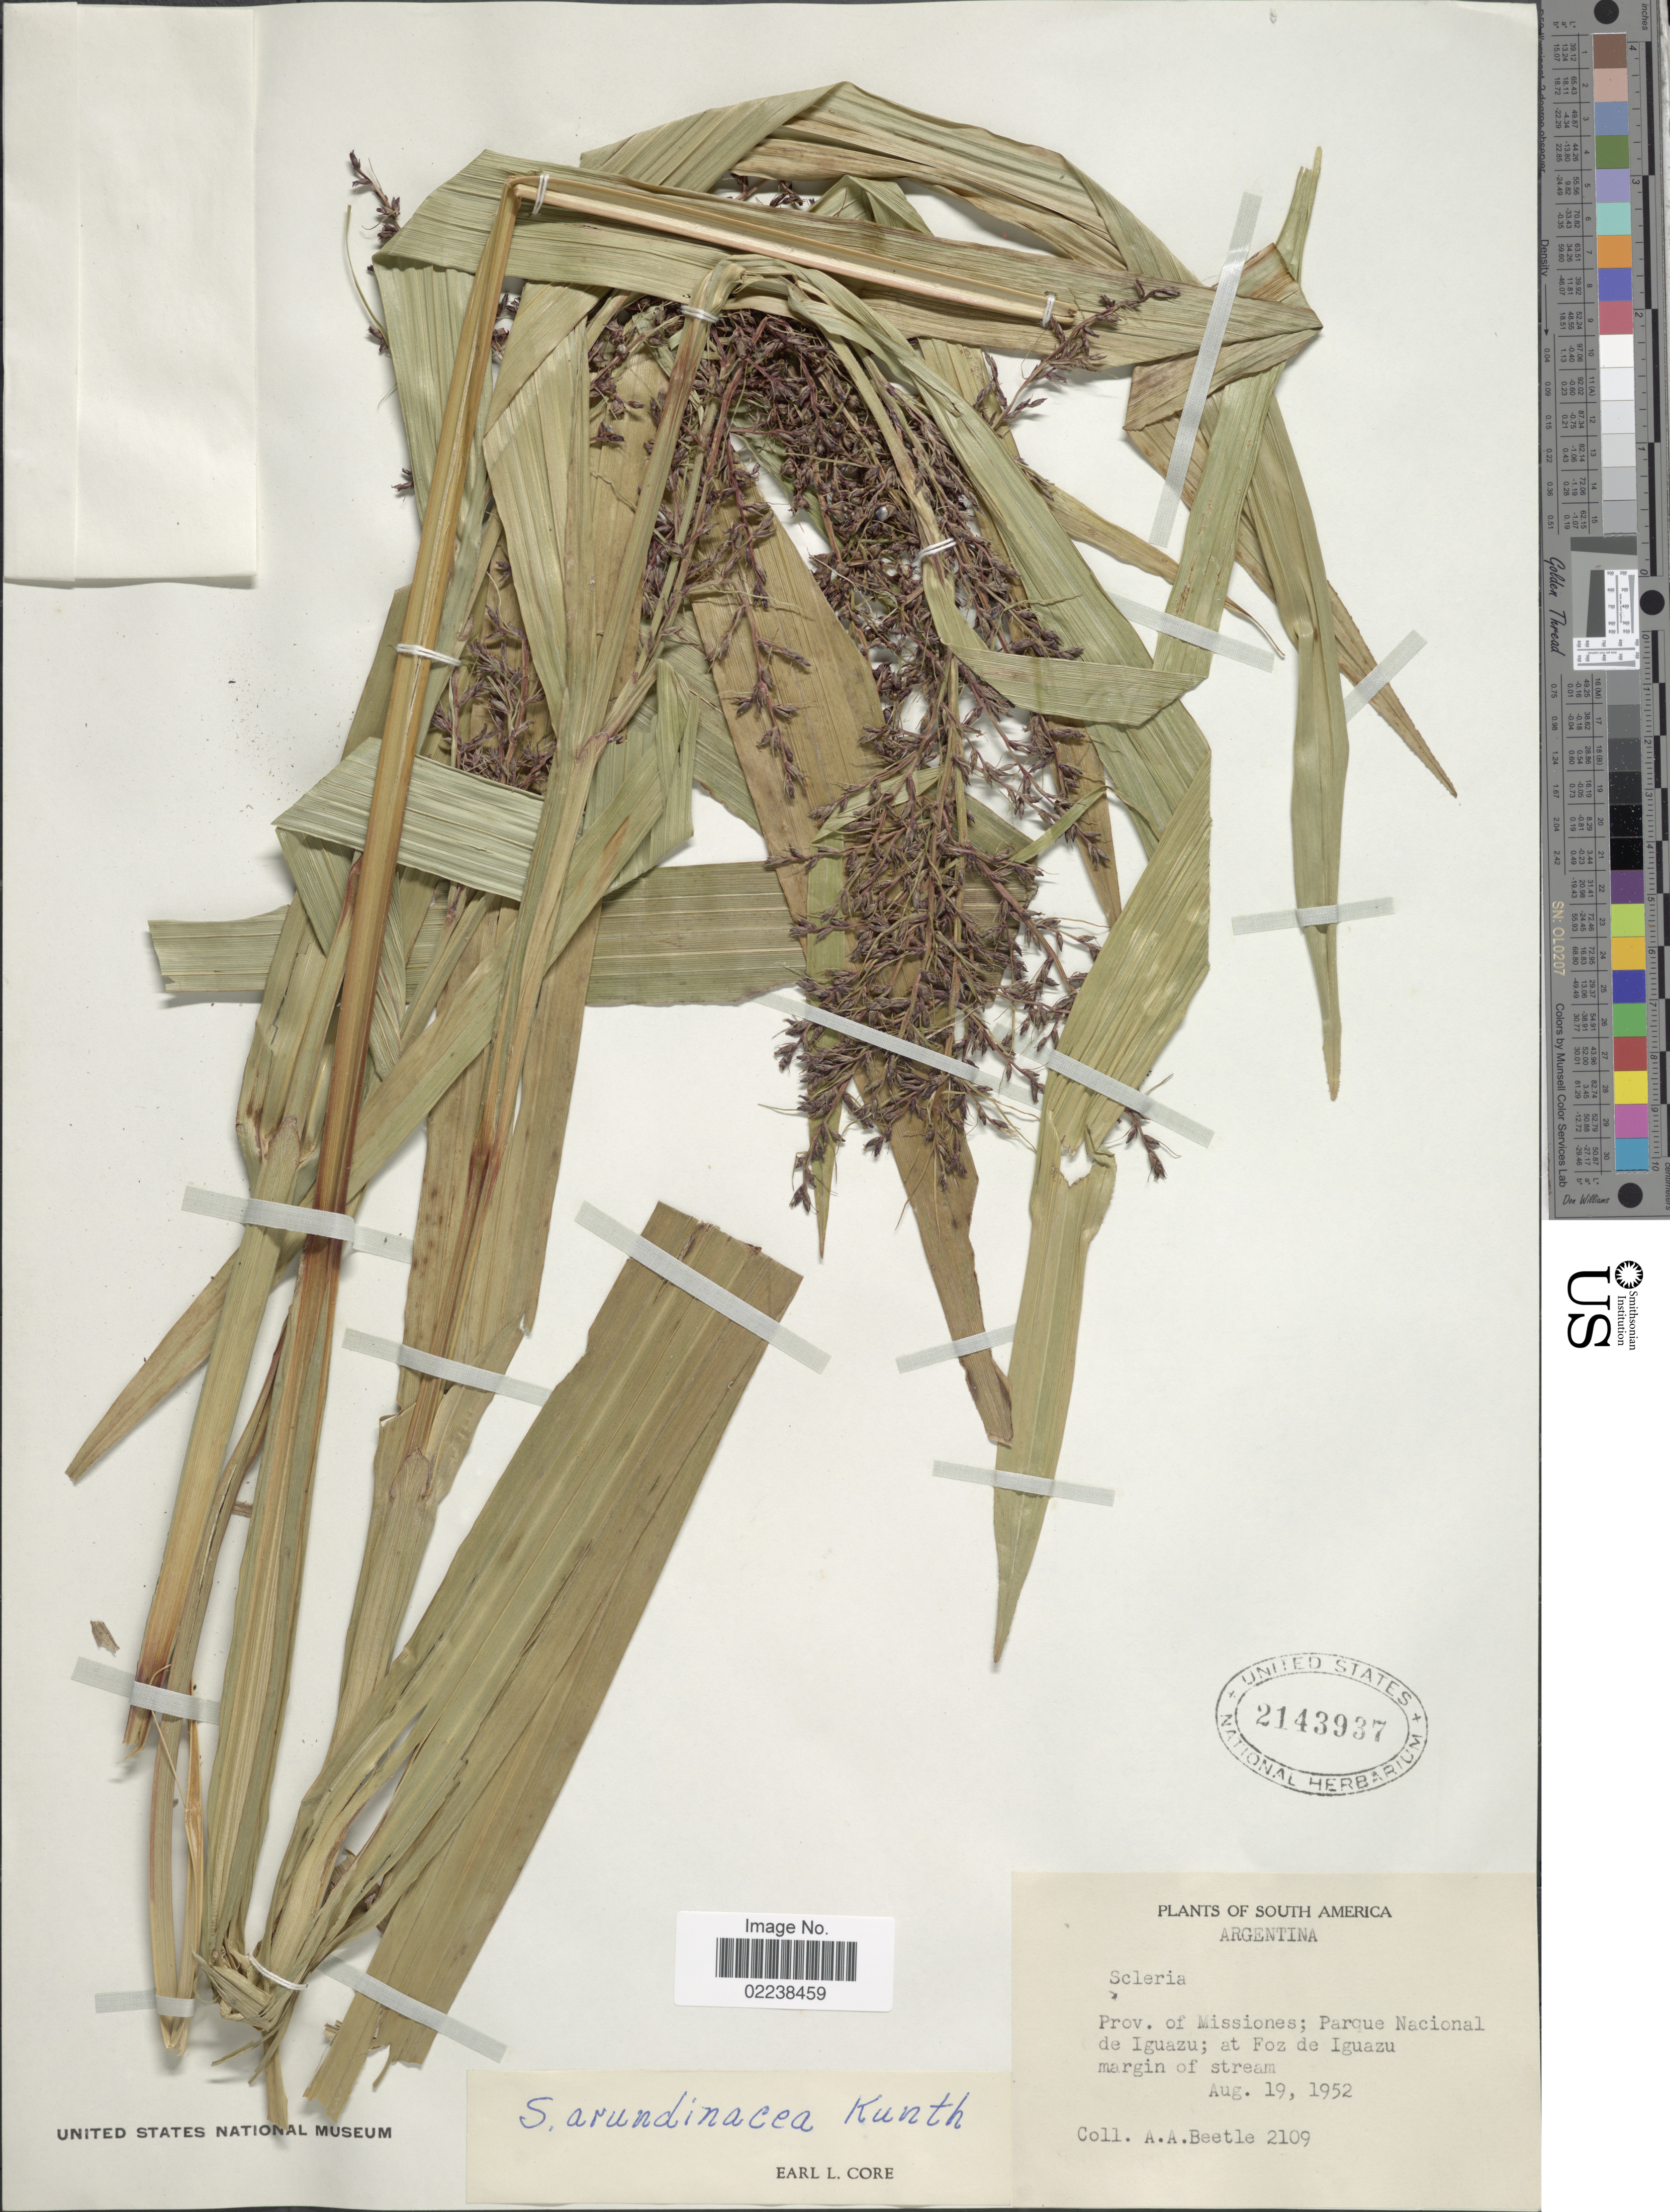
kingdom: Plantae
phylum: Tracheophyta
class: Liliopsida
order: Poales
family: Cyperaceae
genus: Scleria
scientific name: Scleria latifolia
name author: Sw.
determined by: Strong, Mark T., (BOT), Smithsonian Institution - National Museum of Natural History (UNITED STATES)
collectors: A. A. Beetle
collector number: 2109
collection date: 1952-08-19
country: Argentina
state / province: Misiones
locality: Argentina. Prov. of Missiones: Parque Nacional de Iguazu; at Foz de Iguazu margin of stream.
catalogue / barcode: US 2143937